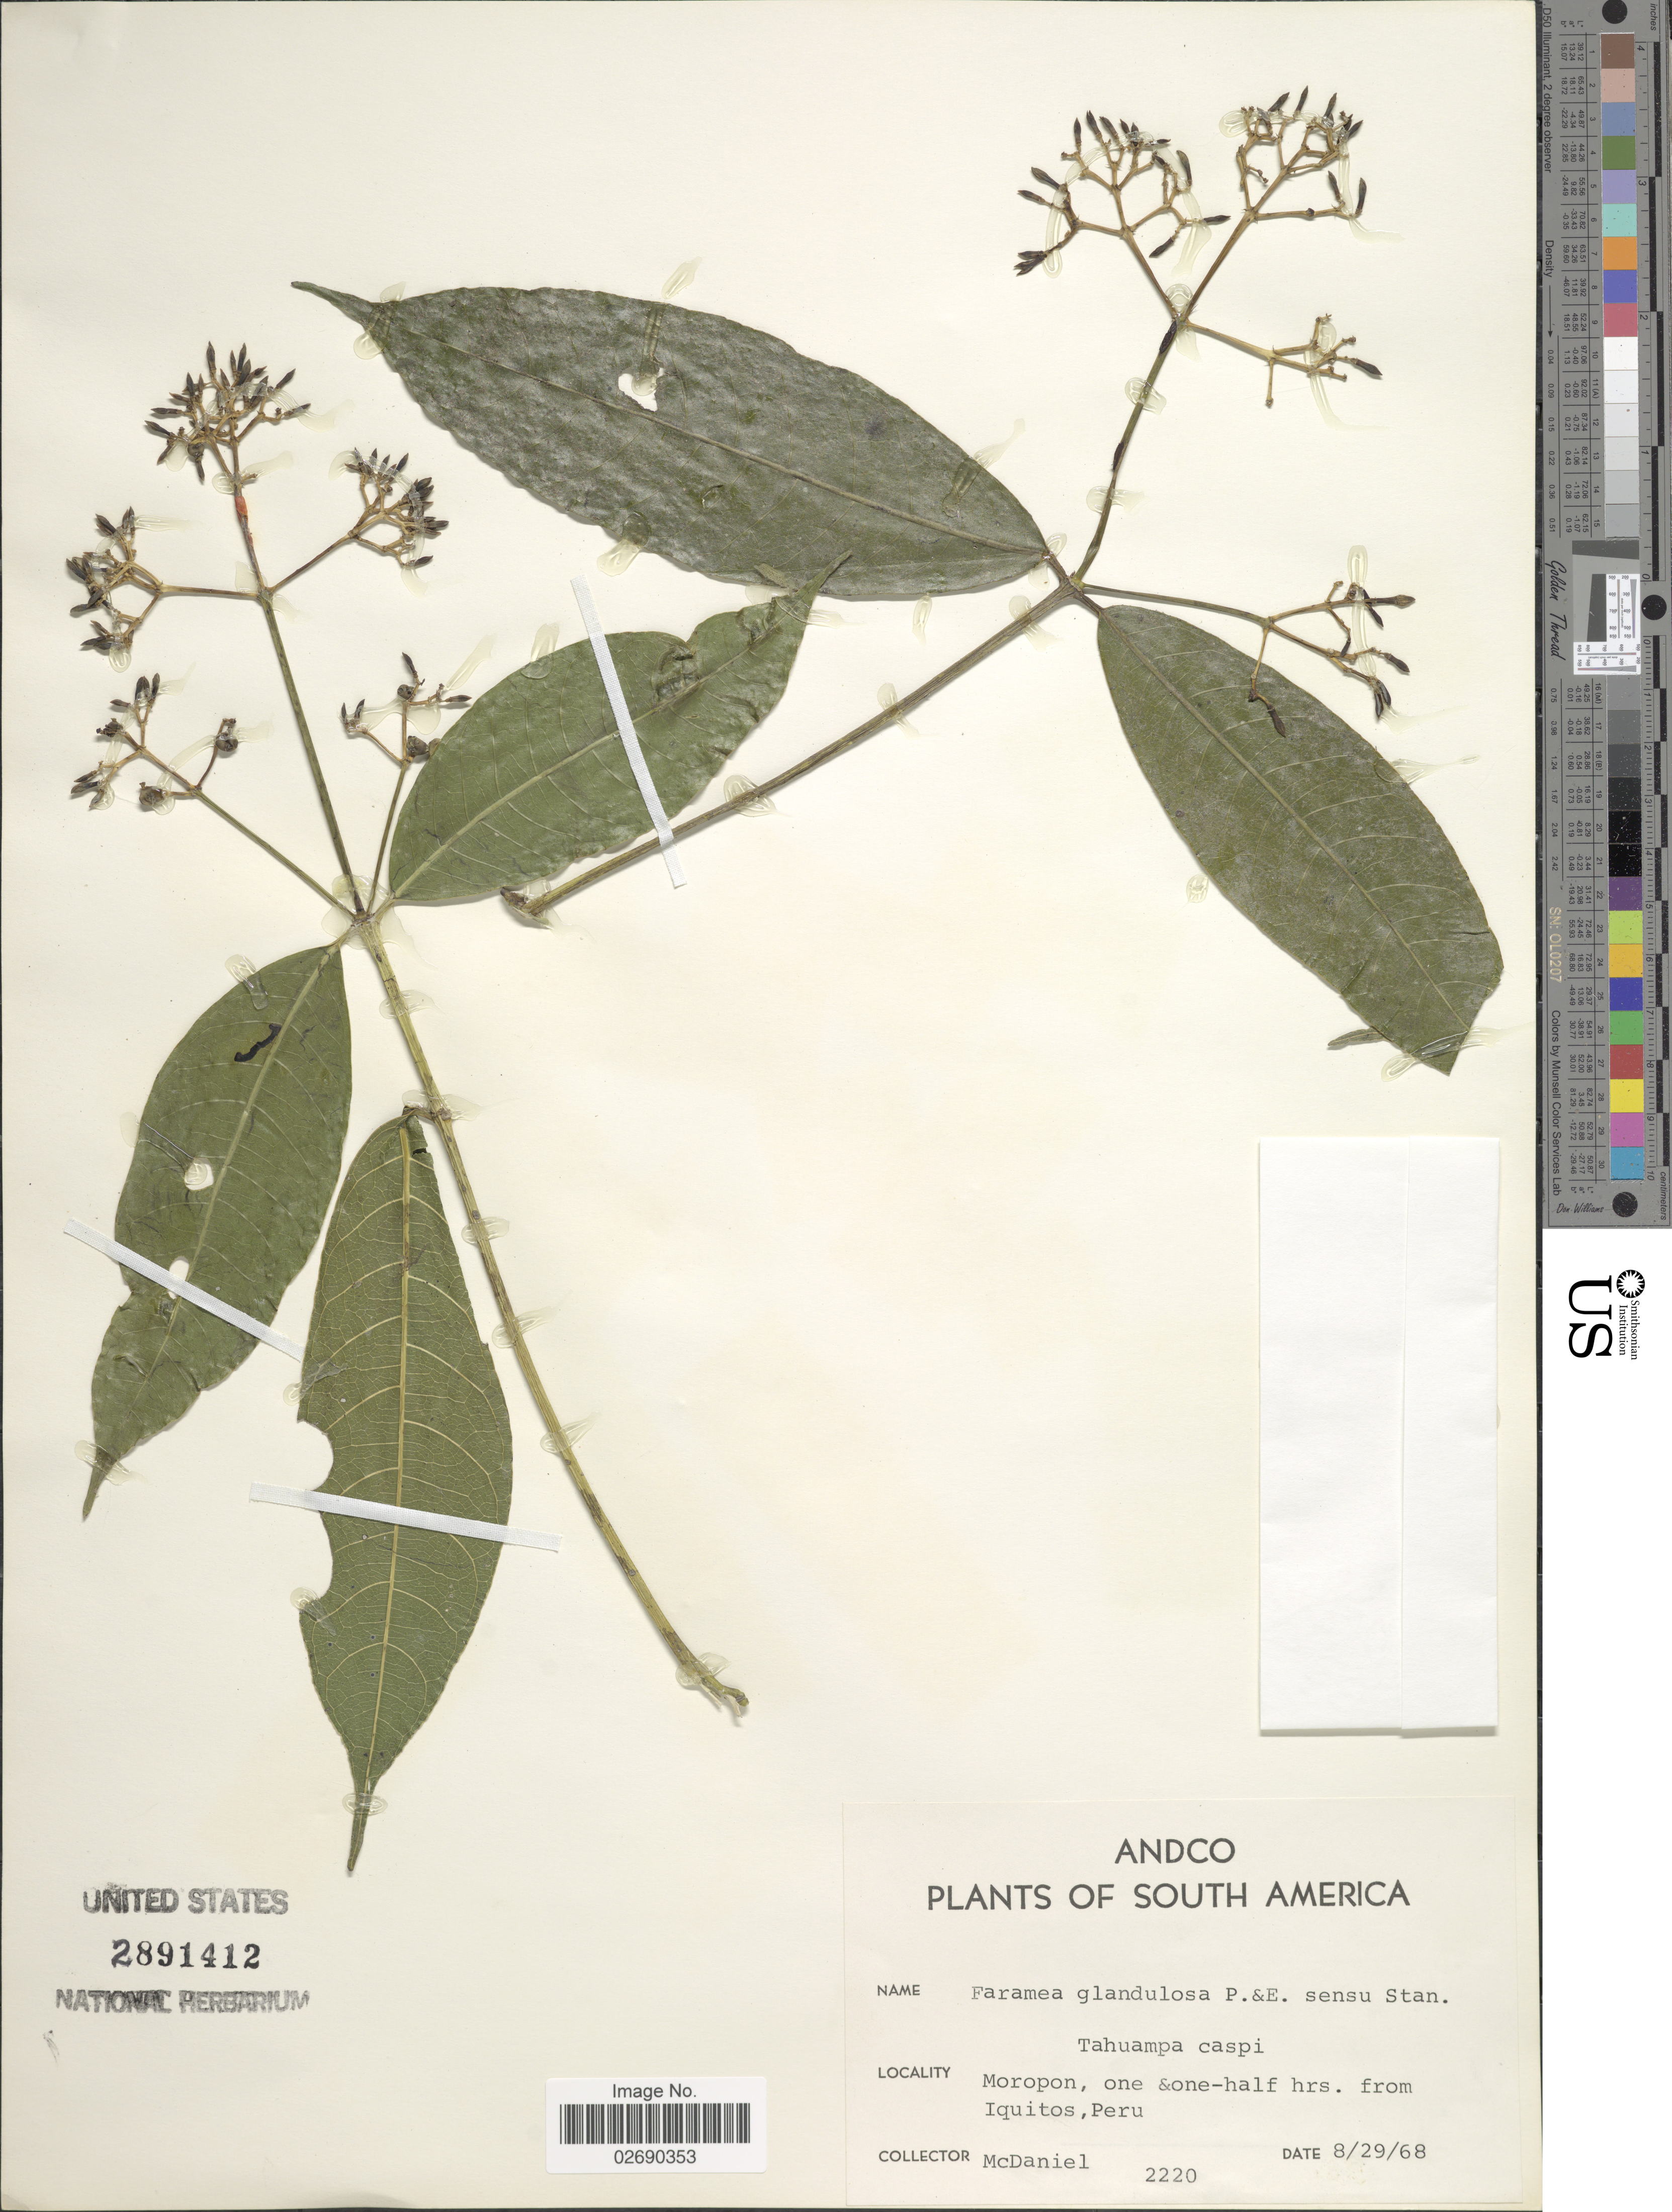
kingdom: Plantae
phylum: Tracheophyta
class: Magnoliopsida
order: Gentianales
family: Rubiaceae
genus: Faramea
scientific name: Faramea glandulosa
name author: Poepp.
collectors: -- McDaniel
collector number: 2220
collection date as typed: Transcribed d/m/y: 29/8/68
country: Peru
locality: ANDCO, Moropom, one &one-half hrs from Iquitos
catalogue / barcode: US 2891412